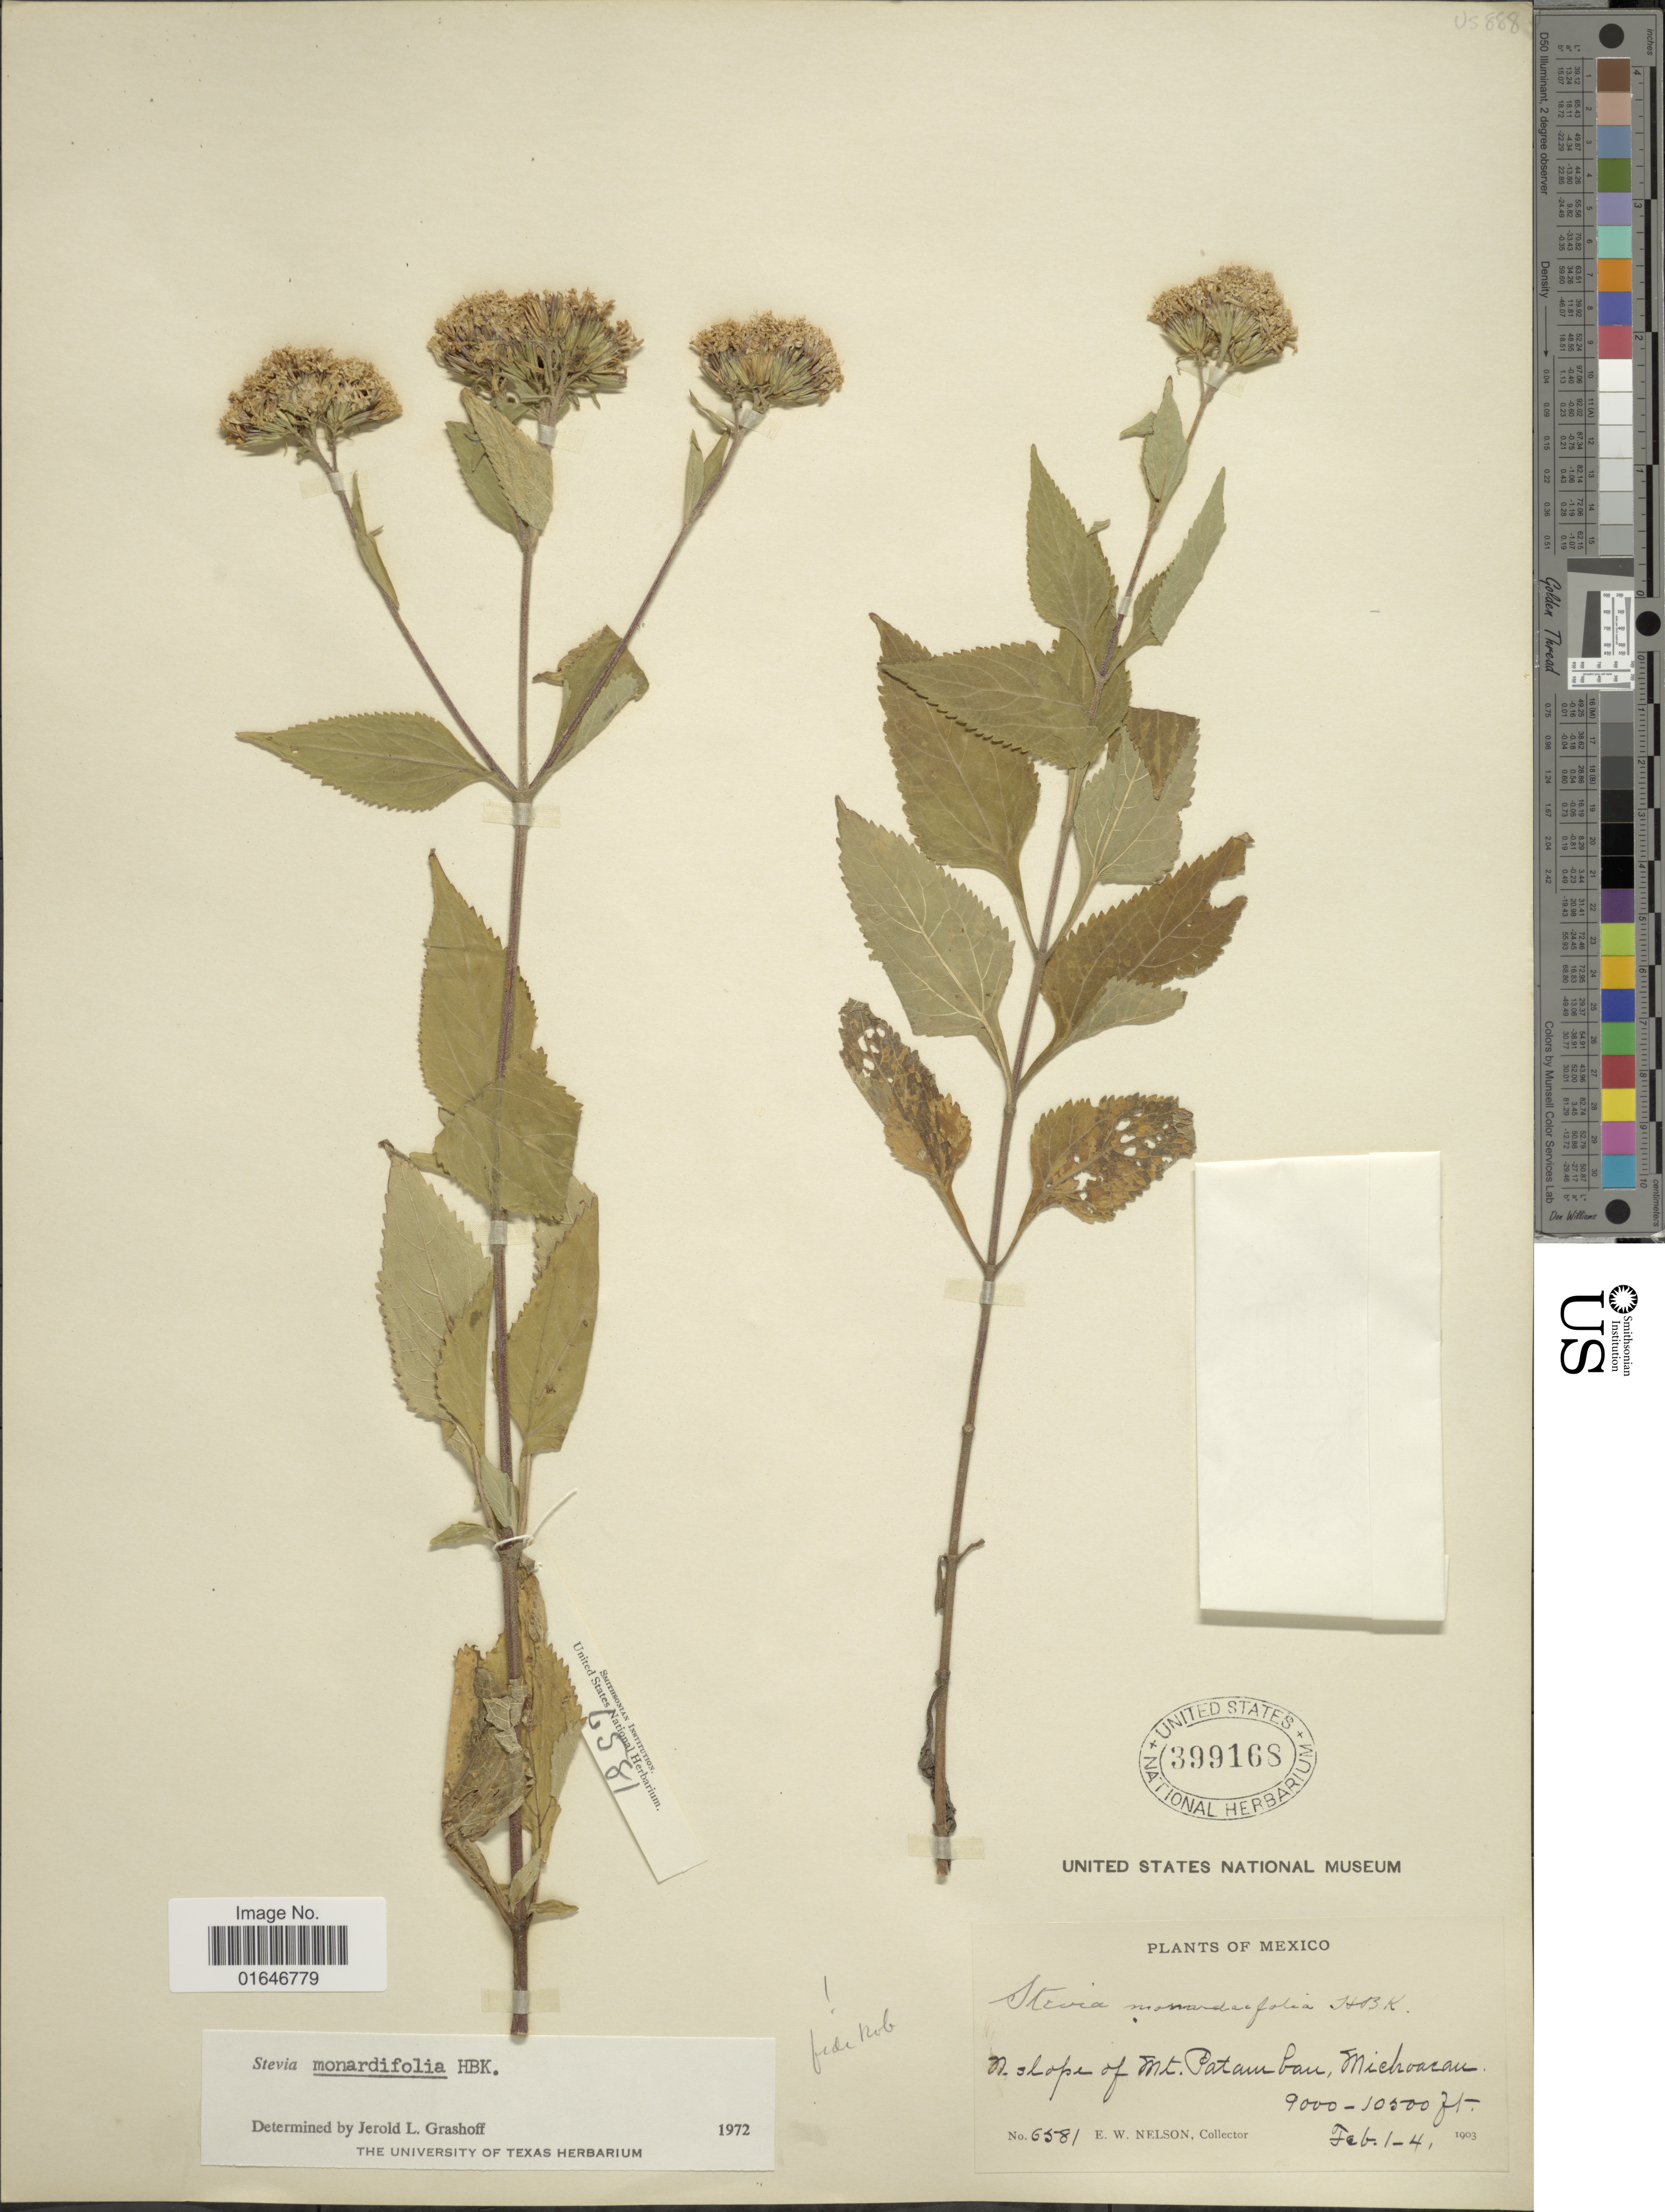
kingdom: Plantae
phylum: Tracheophyta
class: Magnoliopsida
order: Asterales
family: Asteraceae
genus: Stevia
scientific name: Stevia monardifolia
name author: Kunth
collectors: E. W. Nelson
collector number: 6581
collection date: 1903-02-01/1903-02-04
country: Mexico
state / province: Michoacán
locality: N. slope of Mt. Patamban.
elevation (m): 2743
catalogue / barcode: US 399168